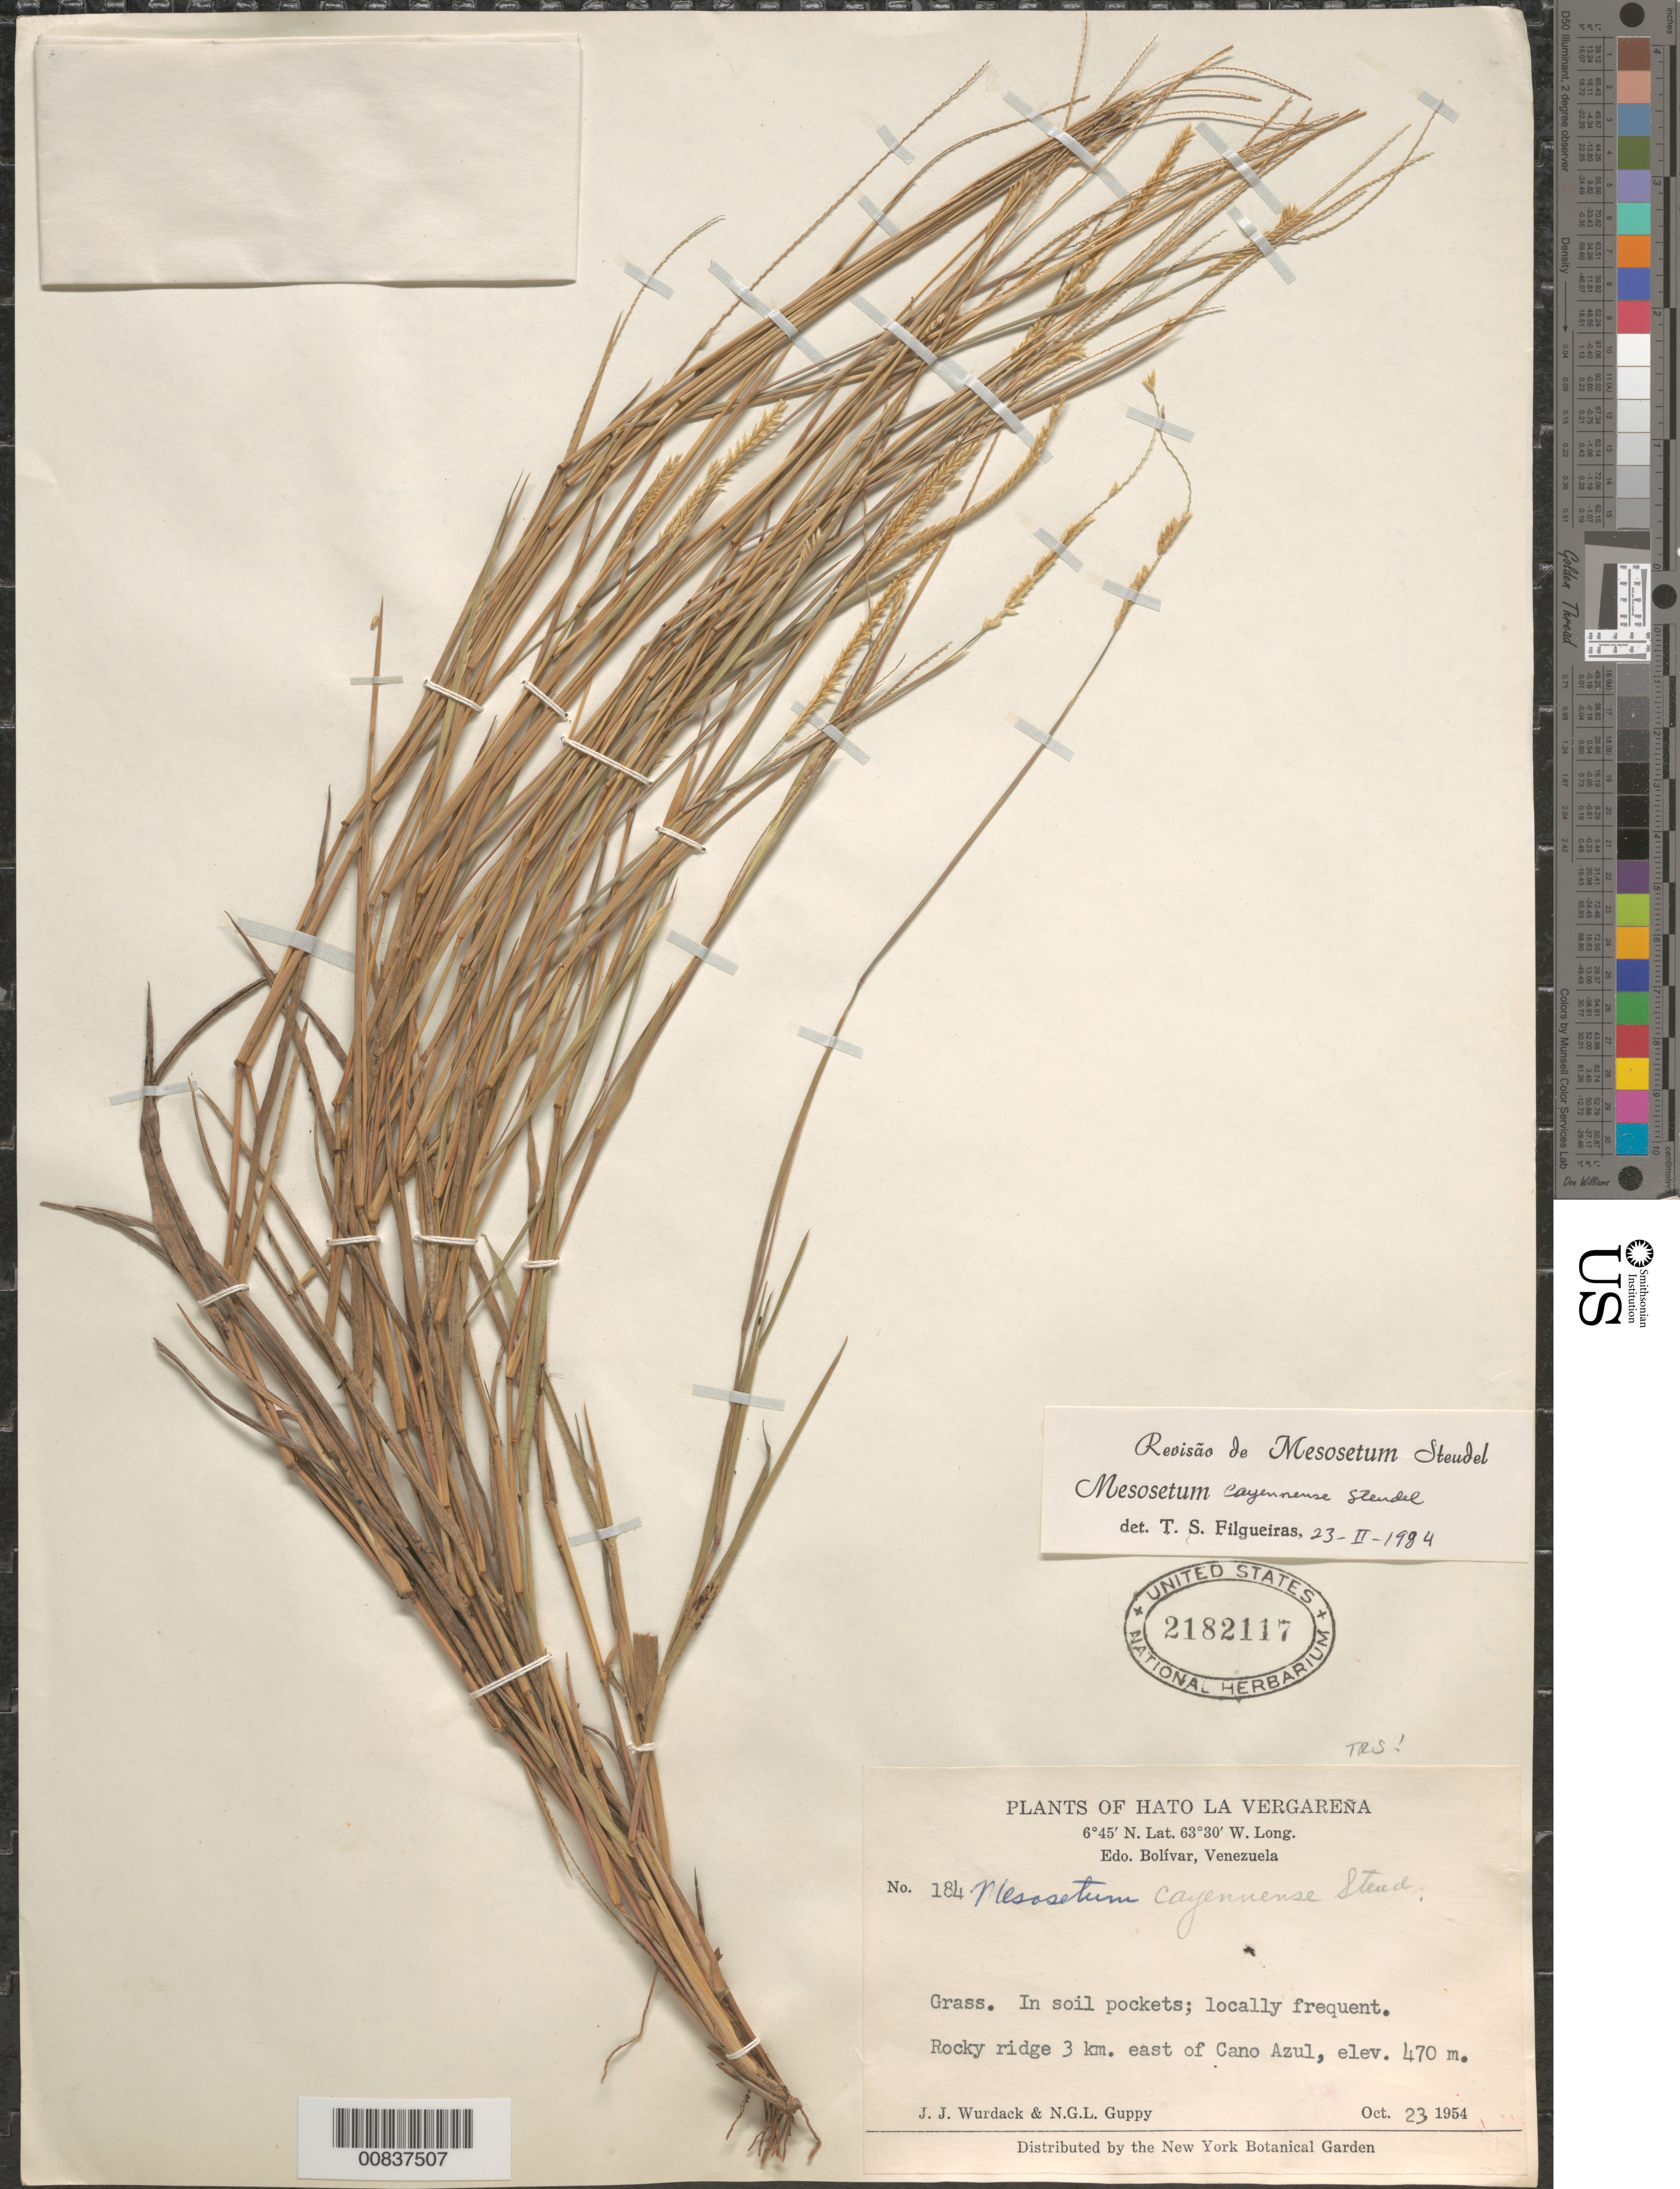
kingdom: Plantae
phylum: Tracheophyta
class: Liliopsida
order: Poales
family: Poaceae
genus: Mesosetum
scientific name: Mesosetum cayennense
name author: Steud.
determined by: Filgueiras, T. S.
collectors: J. J. Wurdack & N. Guppy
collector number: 184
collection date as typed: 23-Oct-54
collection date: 1954-10-23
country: Venezuela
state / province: Bolívar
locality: Caño Azul, ridge E of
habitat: Rocky ridge, in soil pockets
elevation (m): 470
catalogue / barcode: US 2182117